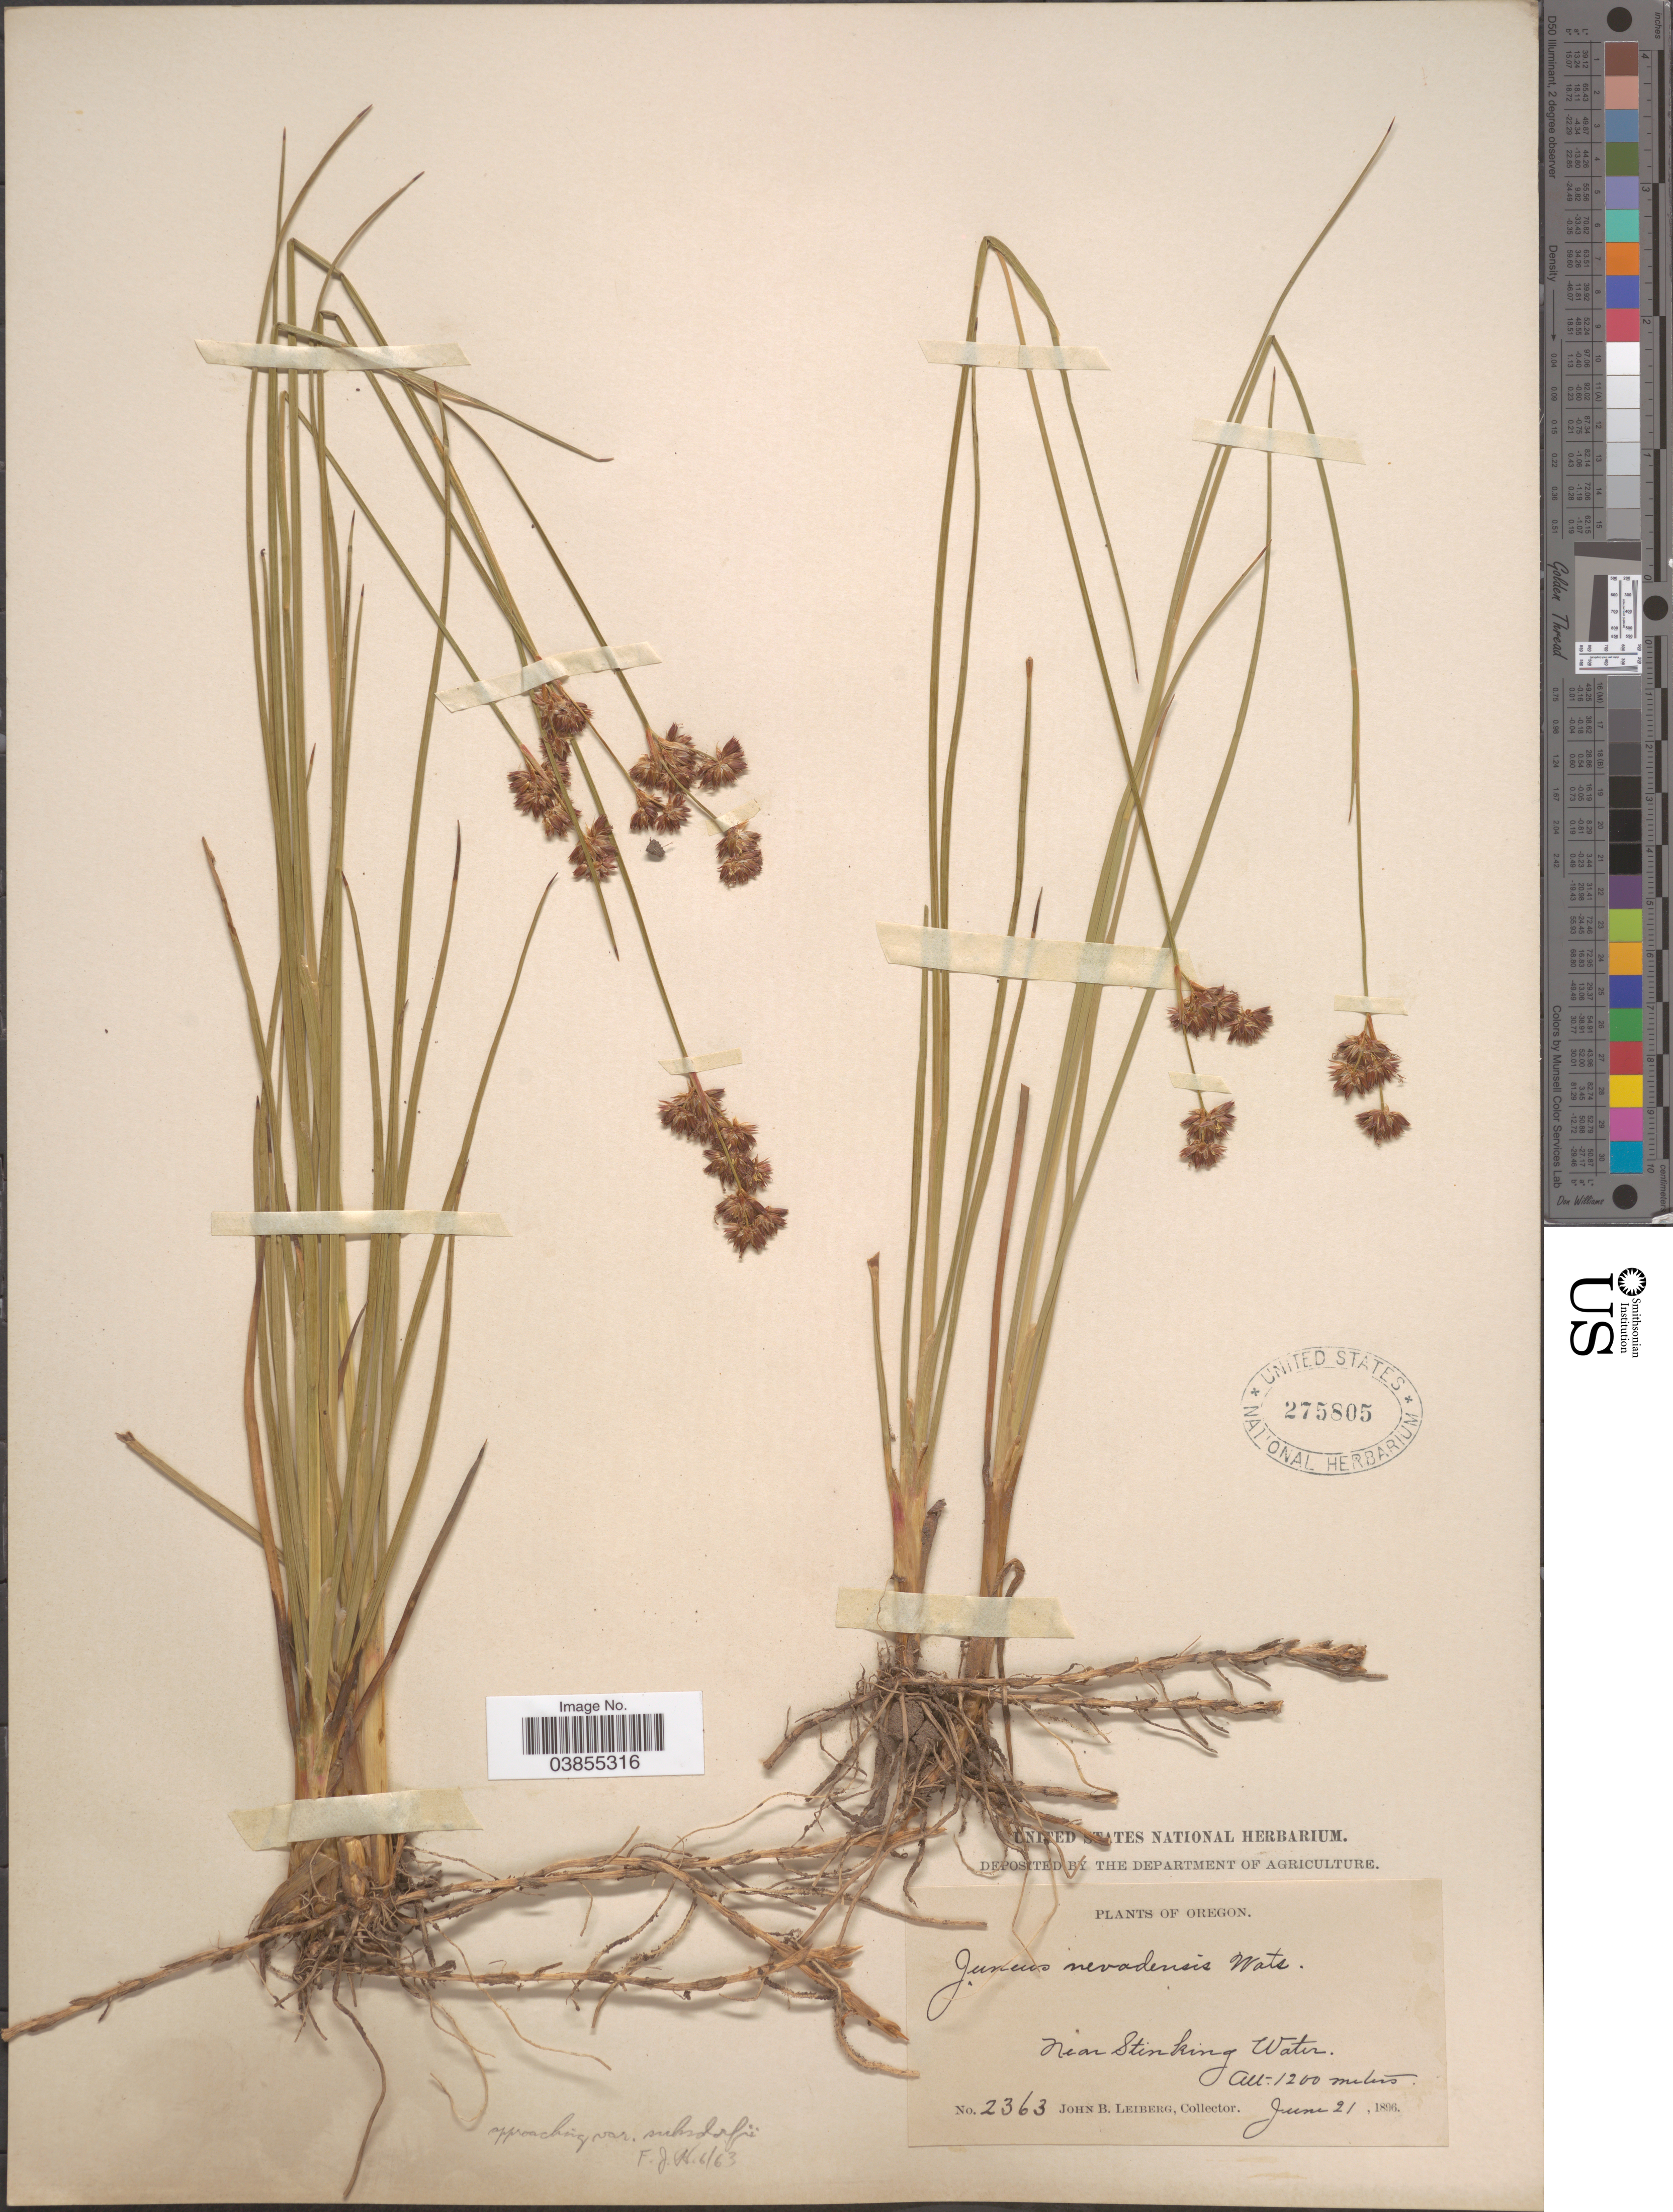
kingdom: Plantae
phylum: Tracheophyta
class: Liliopsida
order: Poales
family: Juncaceae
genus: Juncus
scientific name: Juncus nevadensis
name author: S. Watson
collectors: J. B. Leiberg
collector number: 2363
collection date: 1896-06-21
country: United States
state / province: Oregon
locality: Near Stinking Water.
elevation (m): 1200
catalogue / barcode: US 275805